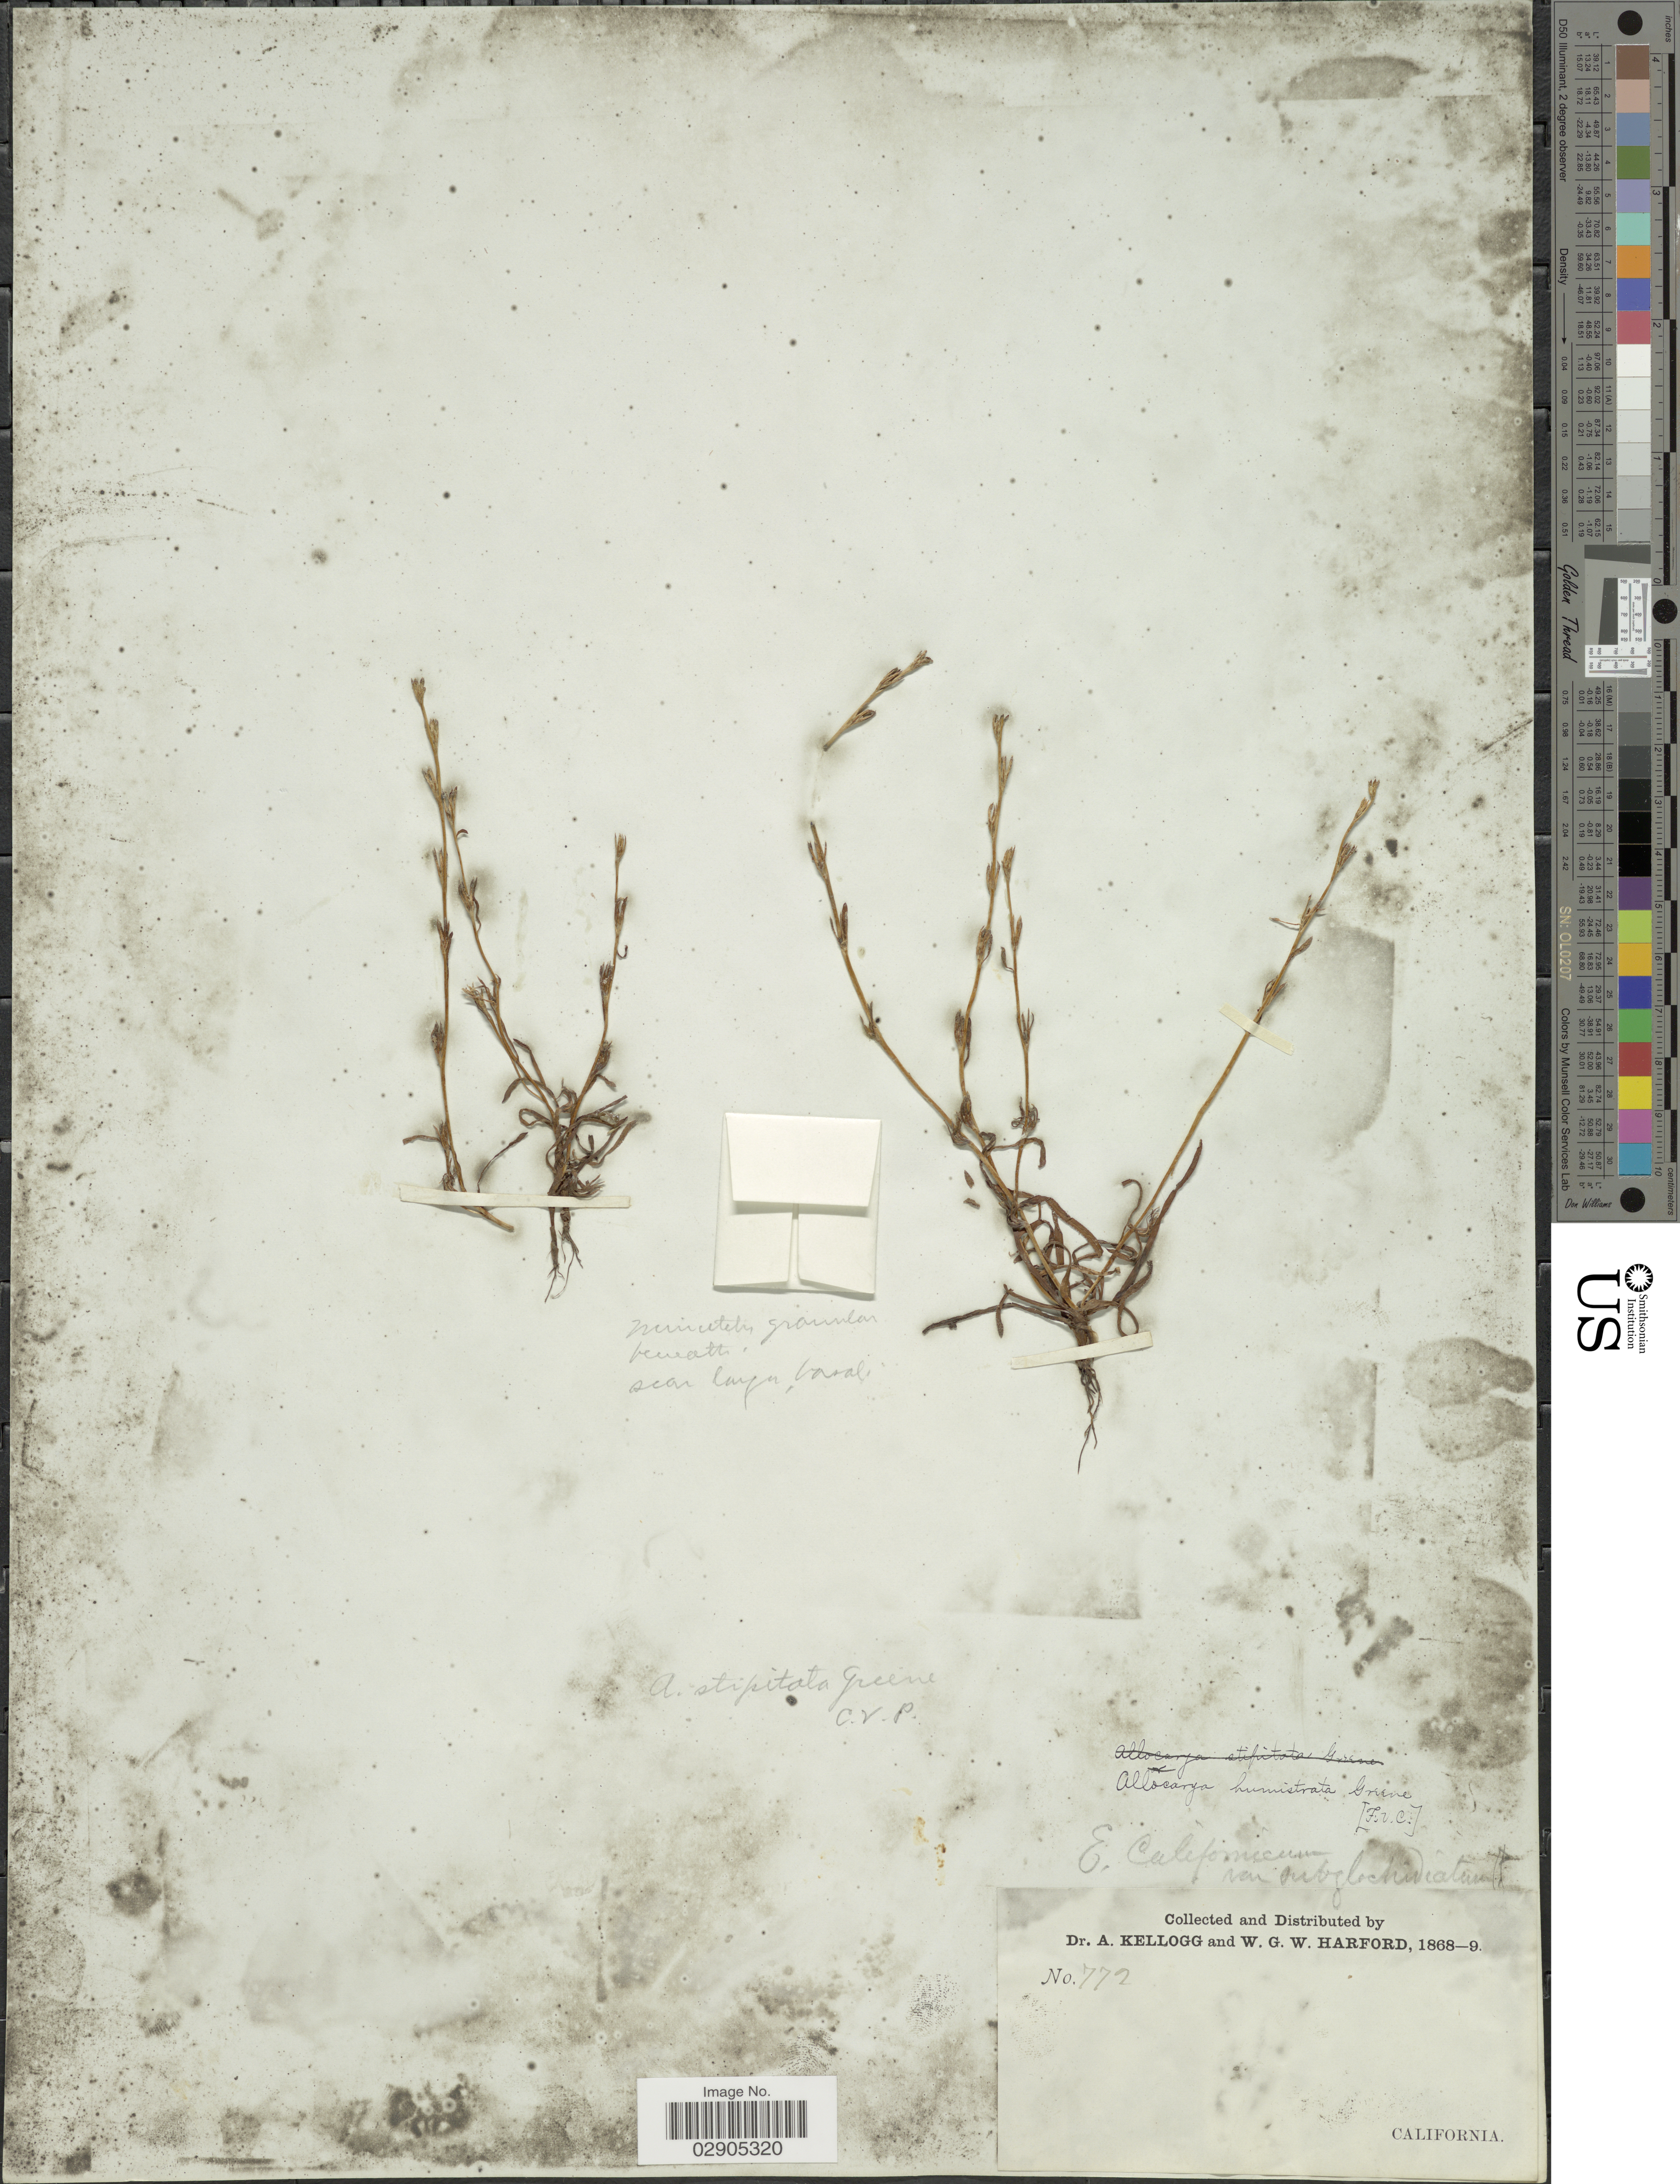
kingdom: Plantae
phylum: Tracheophyta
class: Magnoliopsida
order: Boraginales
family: Boraginaceae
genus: Allocarya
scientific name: Allocarya stipitata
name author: Greene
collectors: A. Kellogg & W. G. W. Harford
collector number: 772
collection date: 1868/1869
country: United States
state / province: California